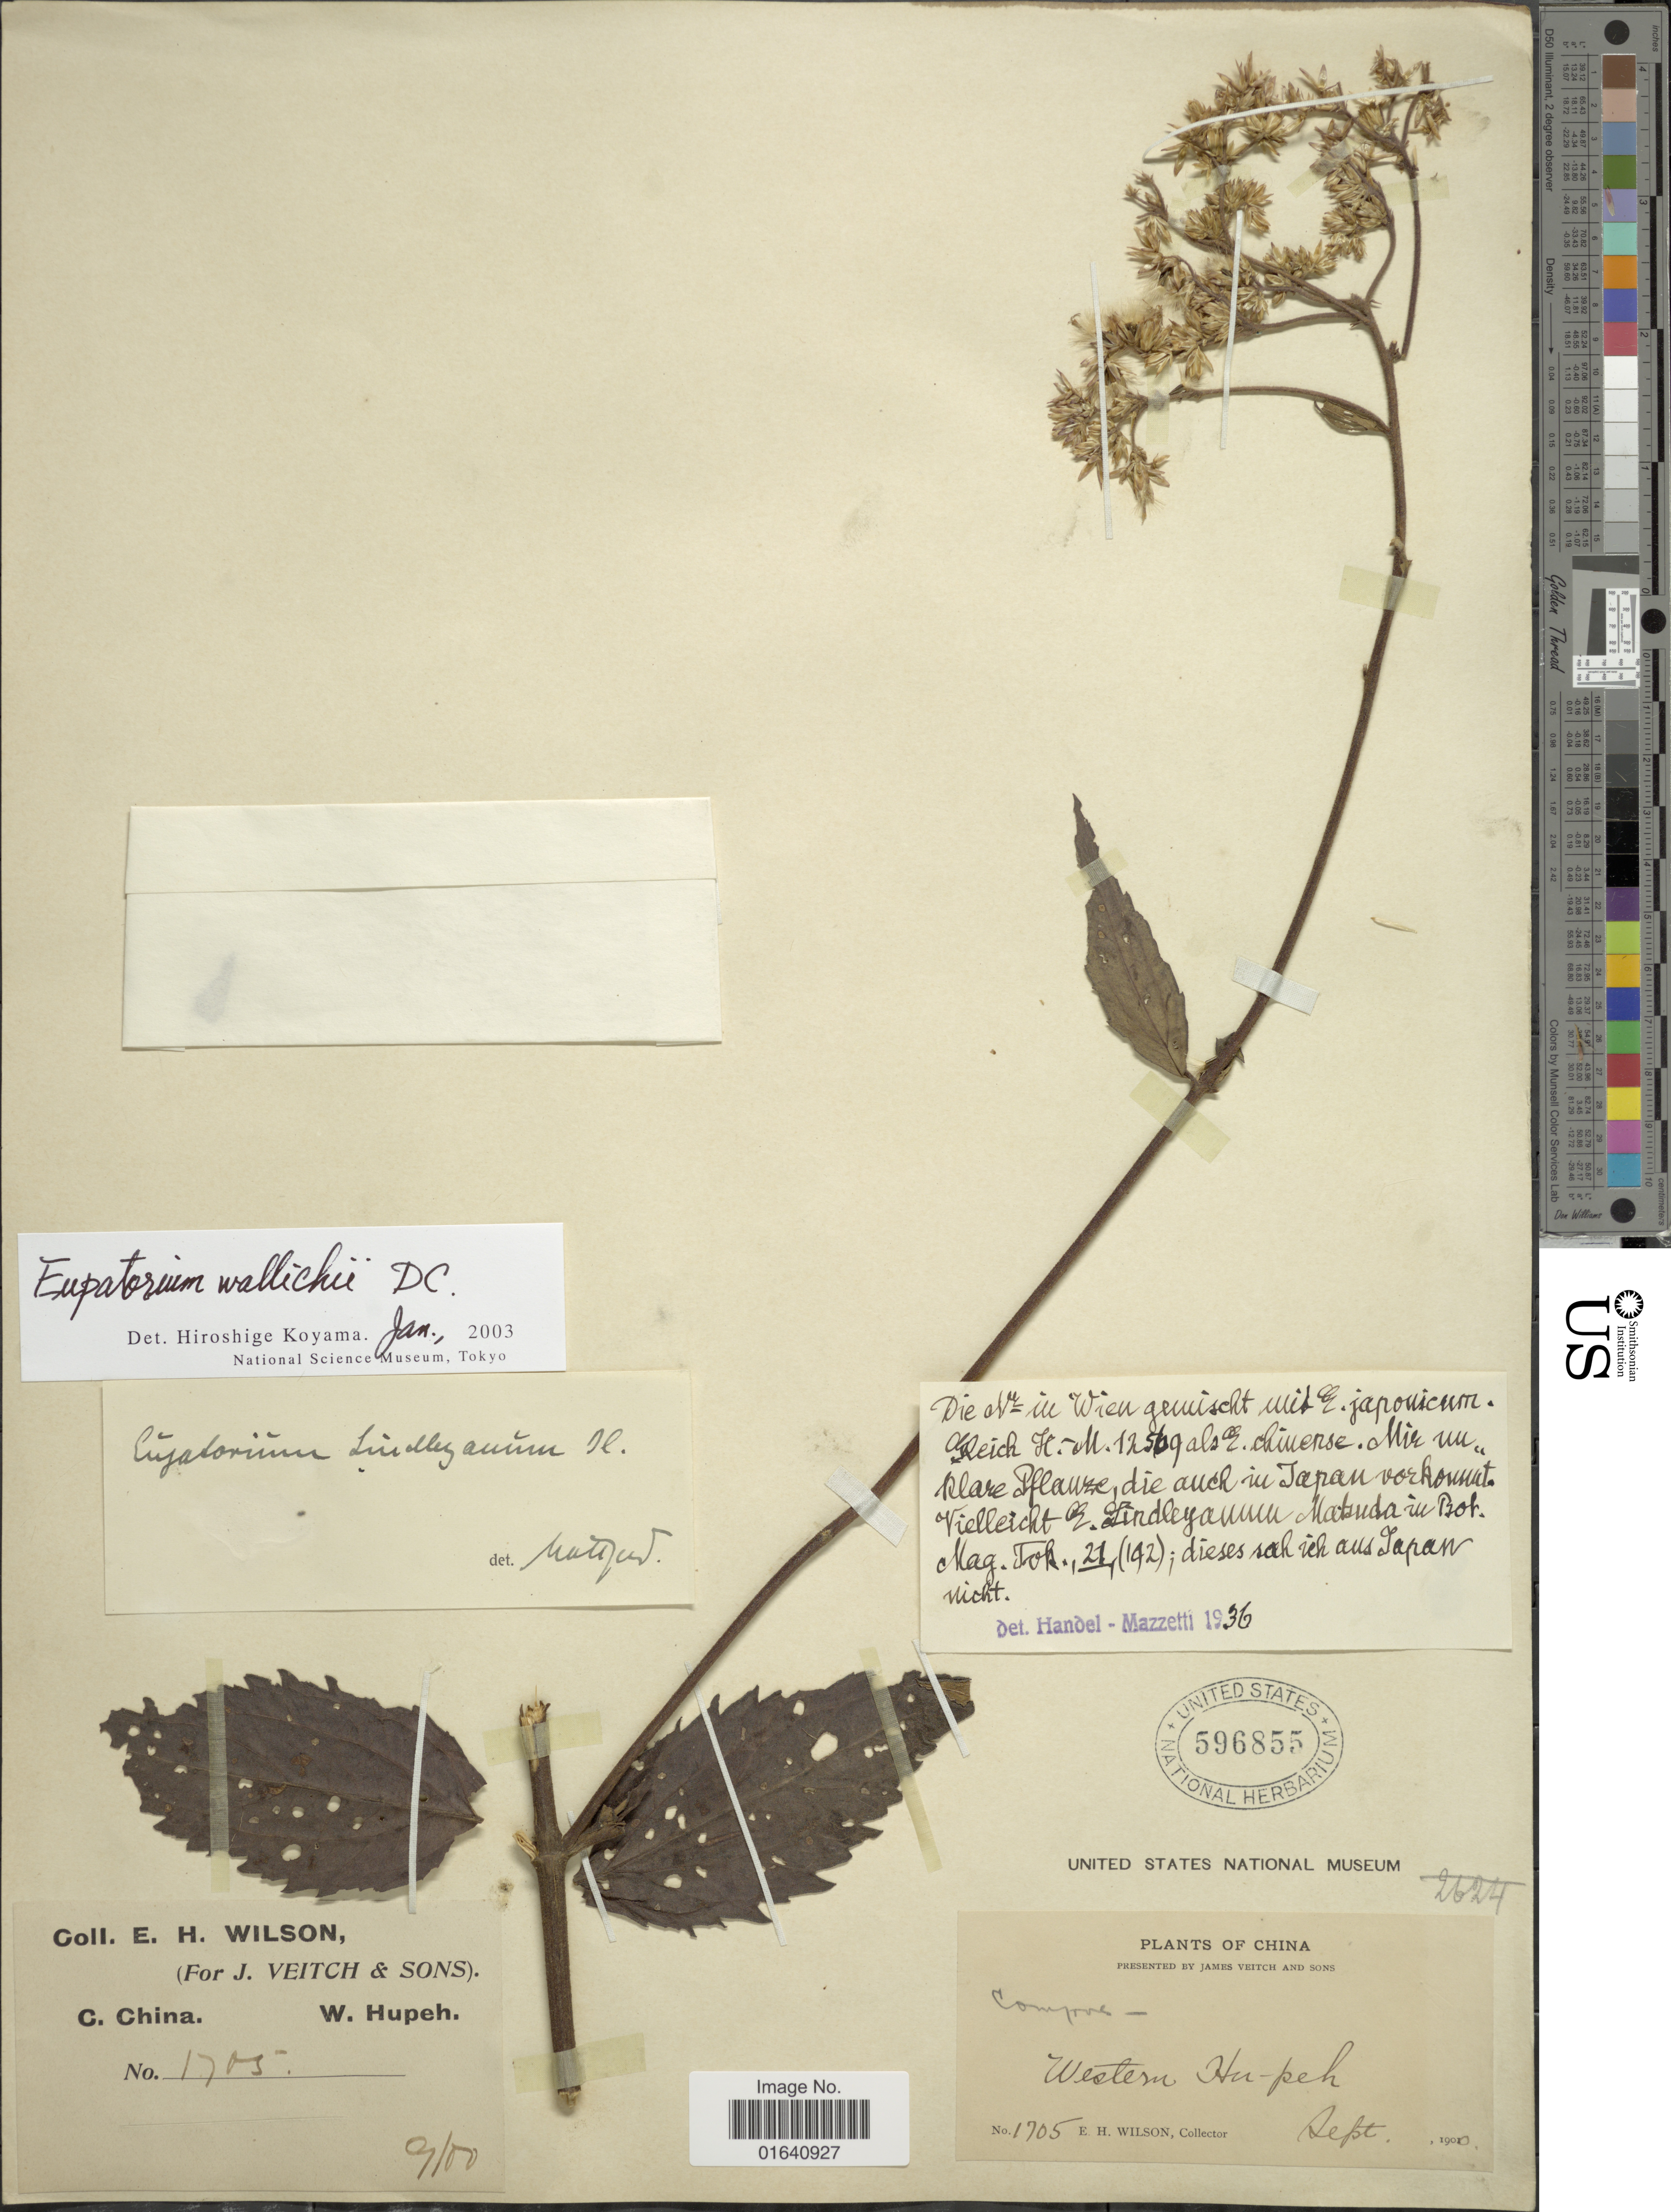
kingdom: Plantae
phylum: Tracheophyta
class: Magnoliopsida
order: Asterales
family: Asteraceae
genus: Eupatorium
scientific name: Eupatorium wallichii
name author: DC.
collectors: E. Wilson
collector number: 1705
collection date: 1910-09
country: China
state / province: Hubei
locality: Western Hu-peh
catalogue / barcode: US 596855